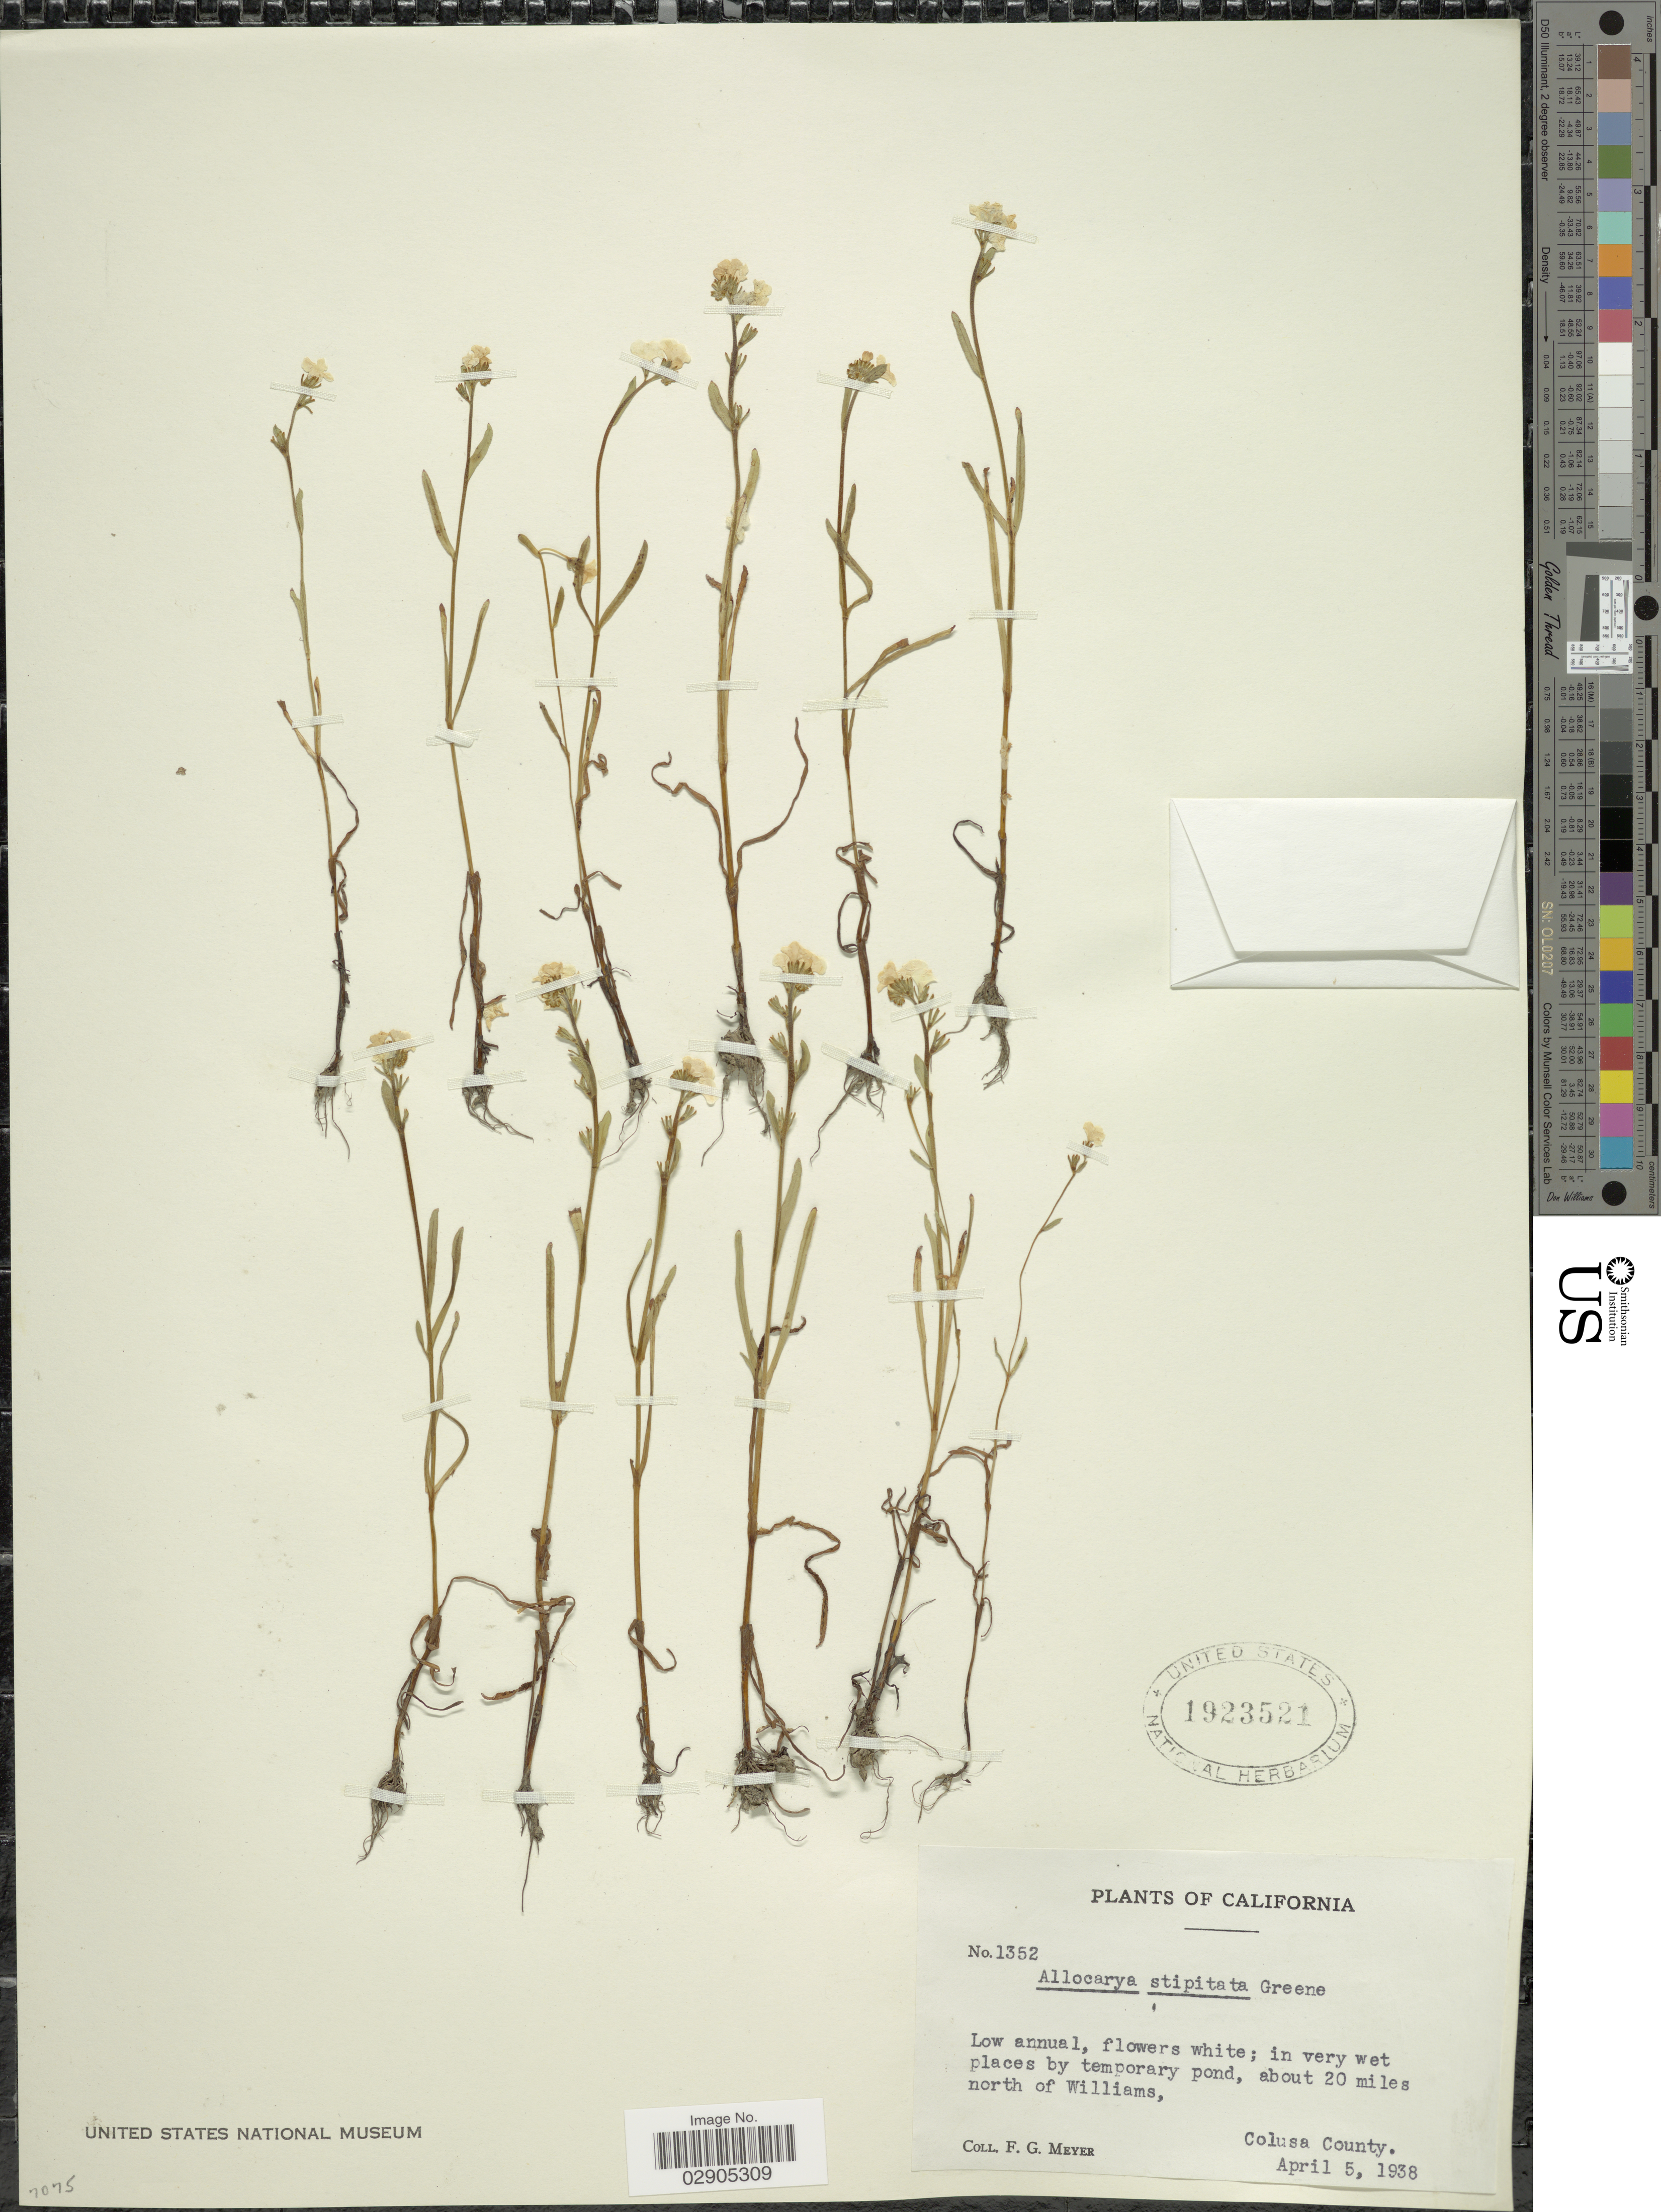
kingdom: Plantae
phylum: Tracheophyta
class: Magnoliopsida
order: Boraginales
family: Boraginaceae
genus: Allocarya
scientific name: Allocarya stipitata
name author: Greene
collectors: F. G. Meyer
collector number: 1352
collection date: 1938-04-05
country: United States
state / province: California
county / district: Colusa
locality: In very wet places by temporary pond, about 20 miles north of Williams, Colusa County.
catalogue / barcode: US 1923521